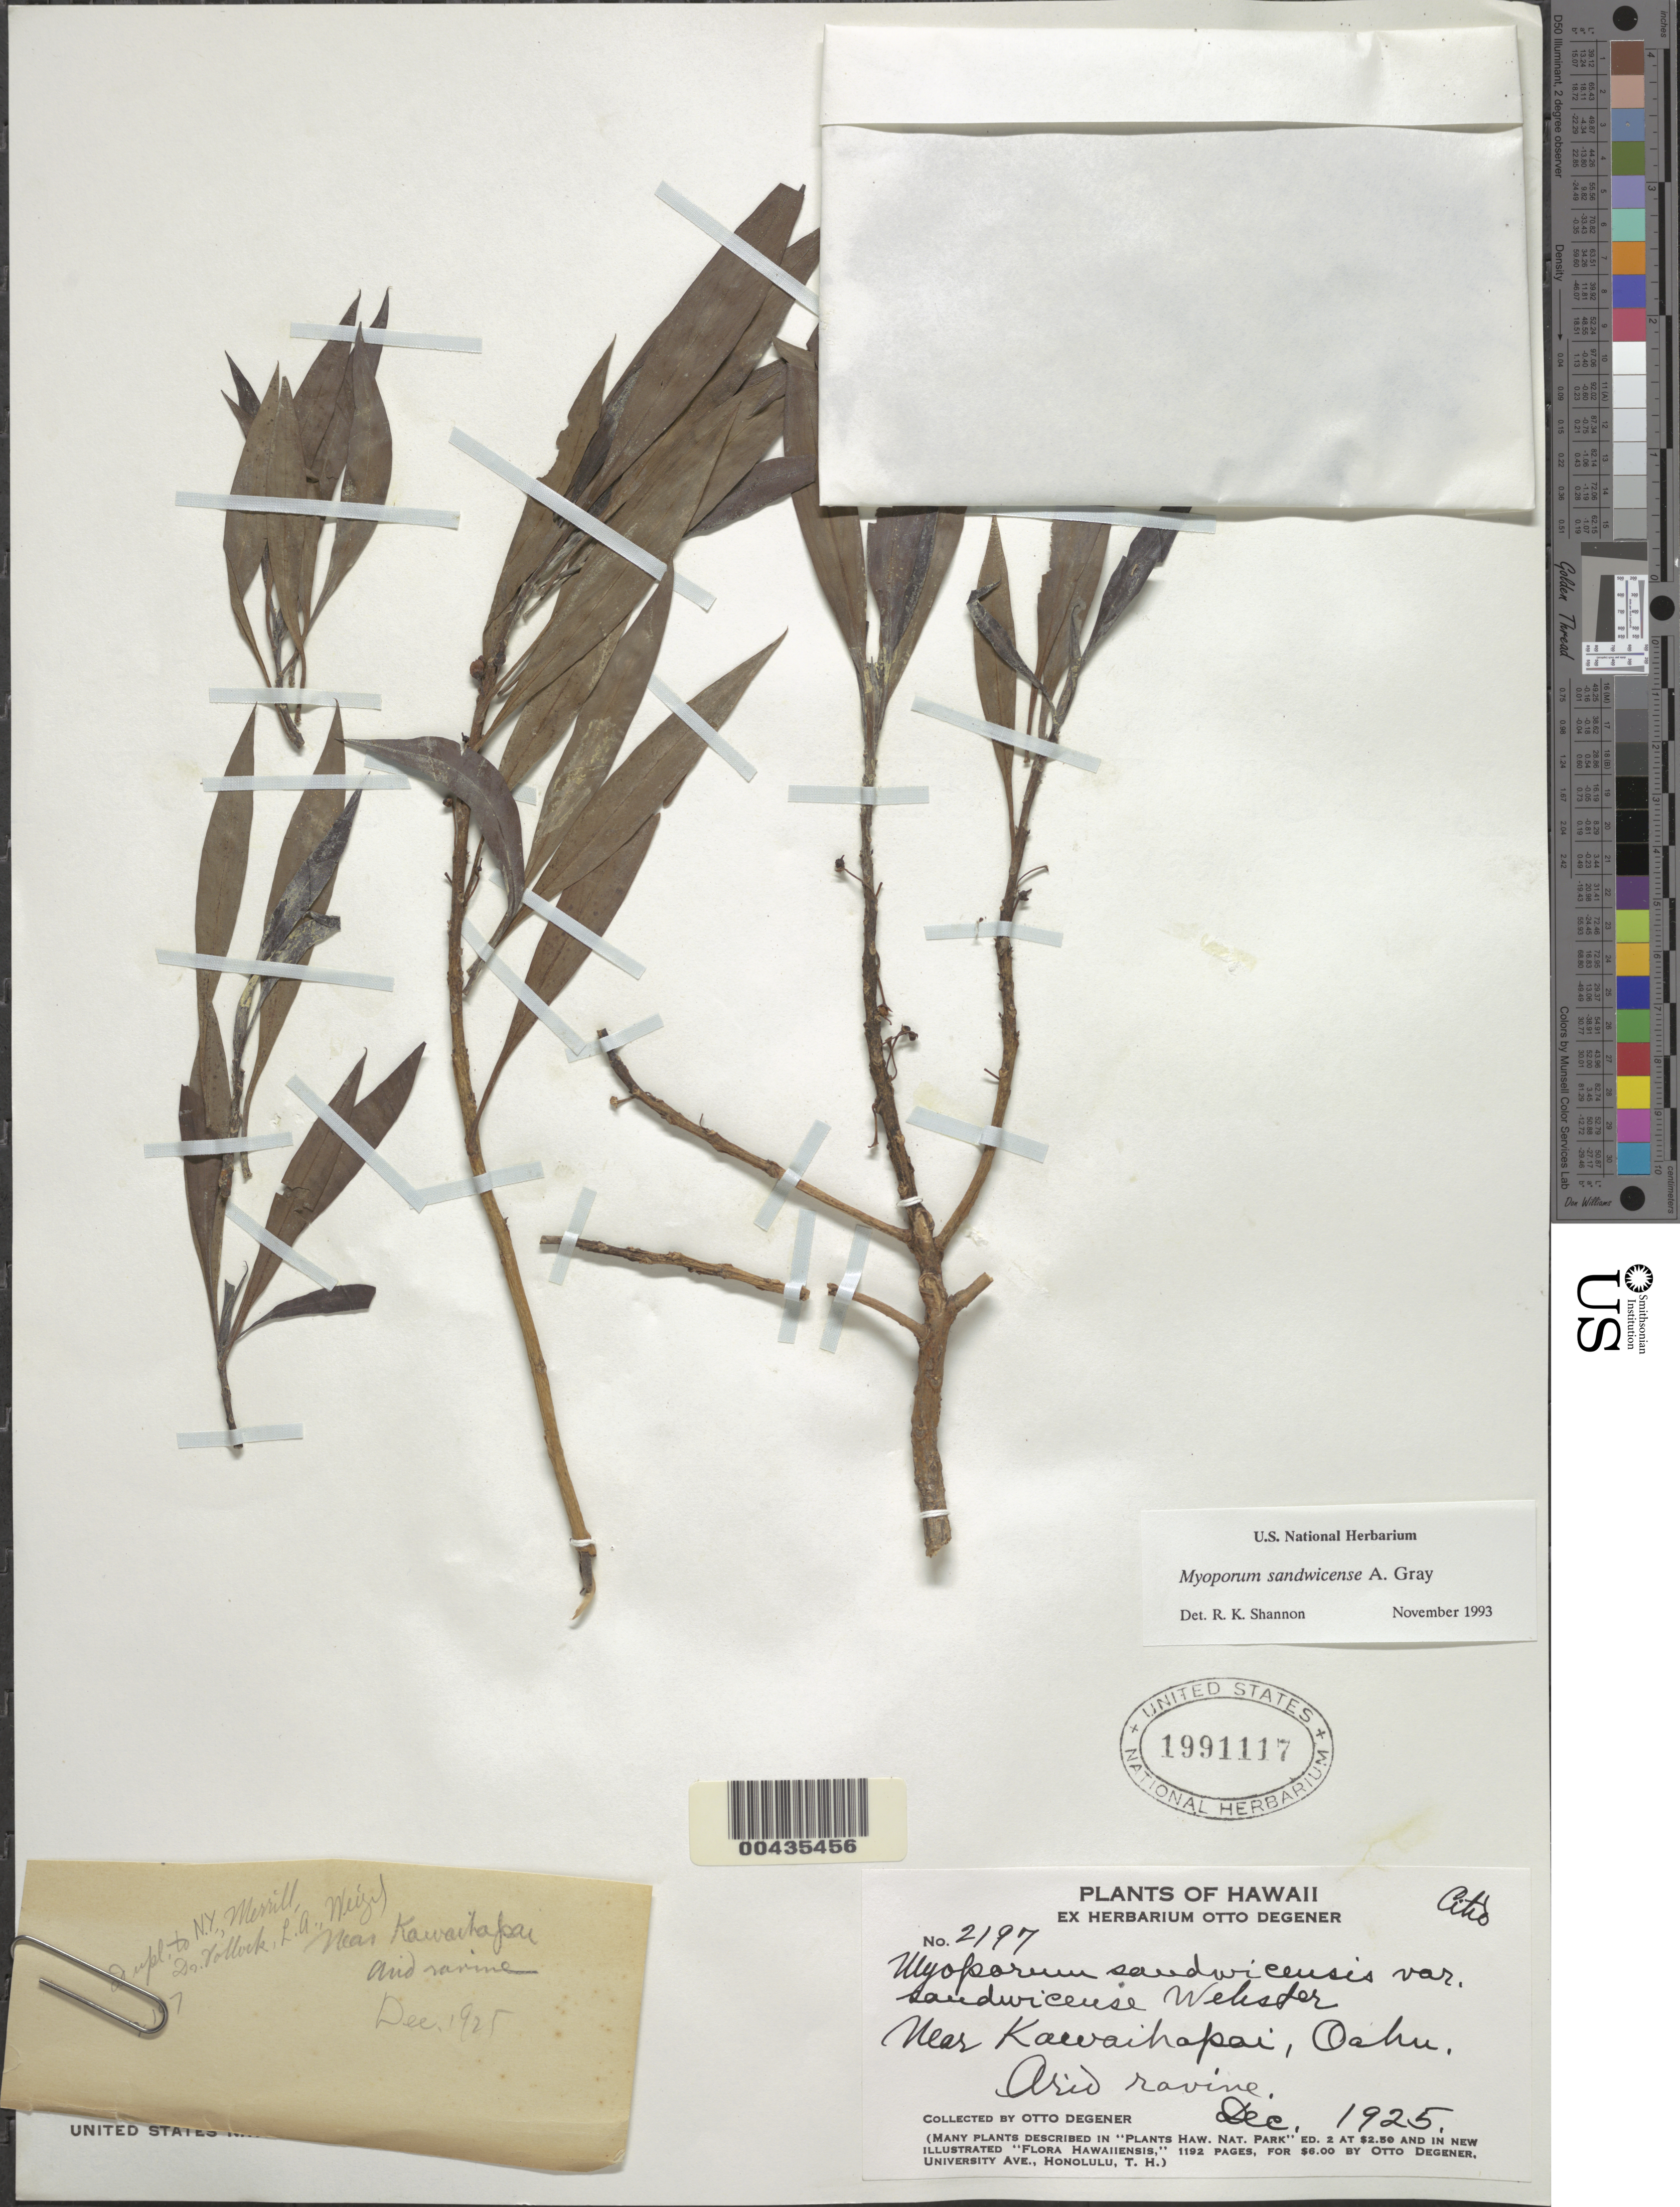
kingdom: Plantae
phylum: Tracheophyta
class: Magnoliopsida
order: Lamiales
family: Scrophulariaceae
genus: Myoporum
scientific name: Myoporum sandwicense subsp. sandwicense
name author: A. Gray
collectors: O. Degener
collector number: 2197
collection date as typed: Dec 1925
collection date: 1925-12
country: United States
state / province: Hawaii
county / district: Honolulu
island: Oahu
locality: Near Kawaihapai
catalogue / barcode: US 1991117